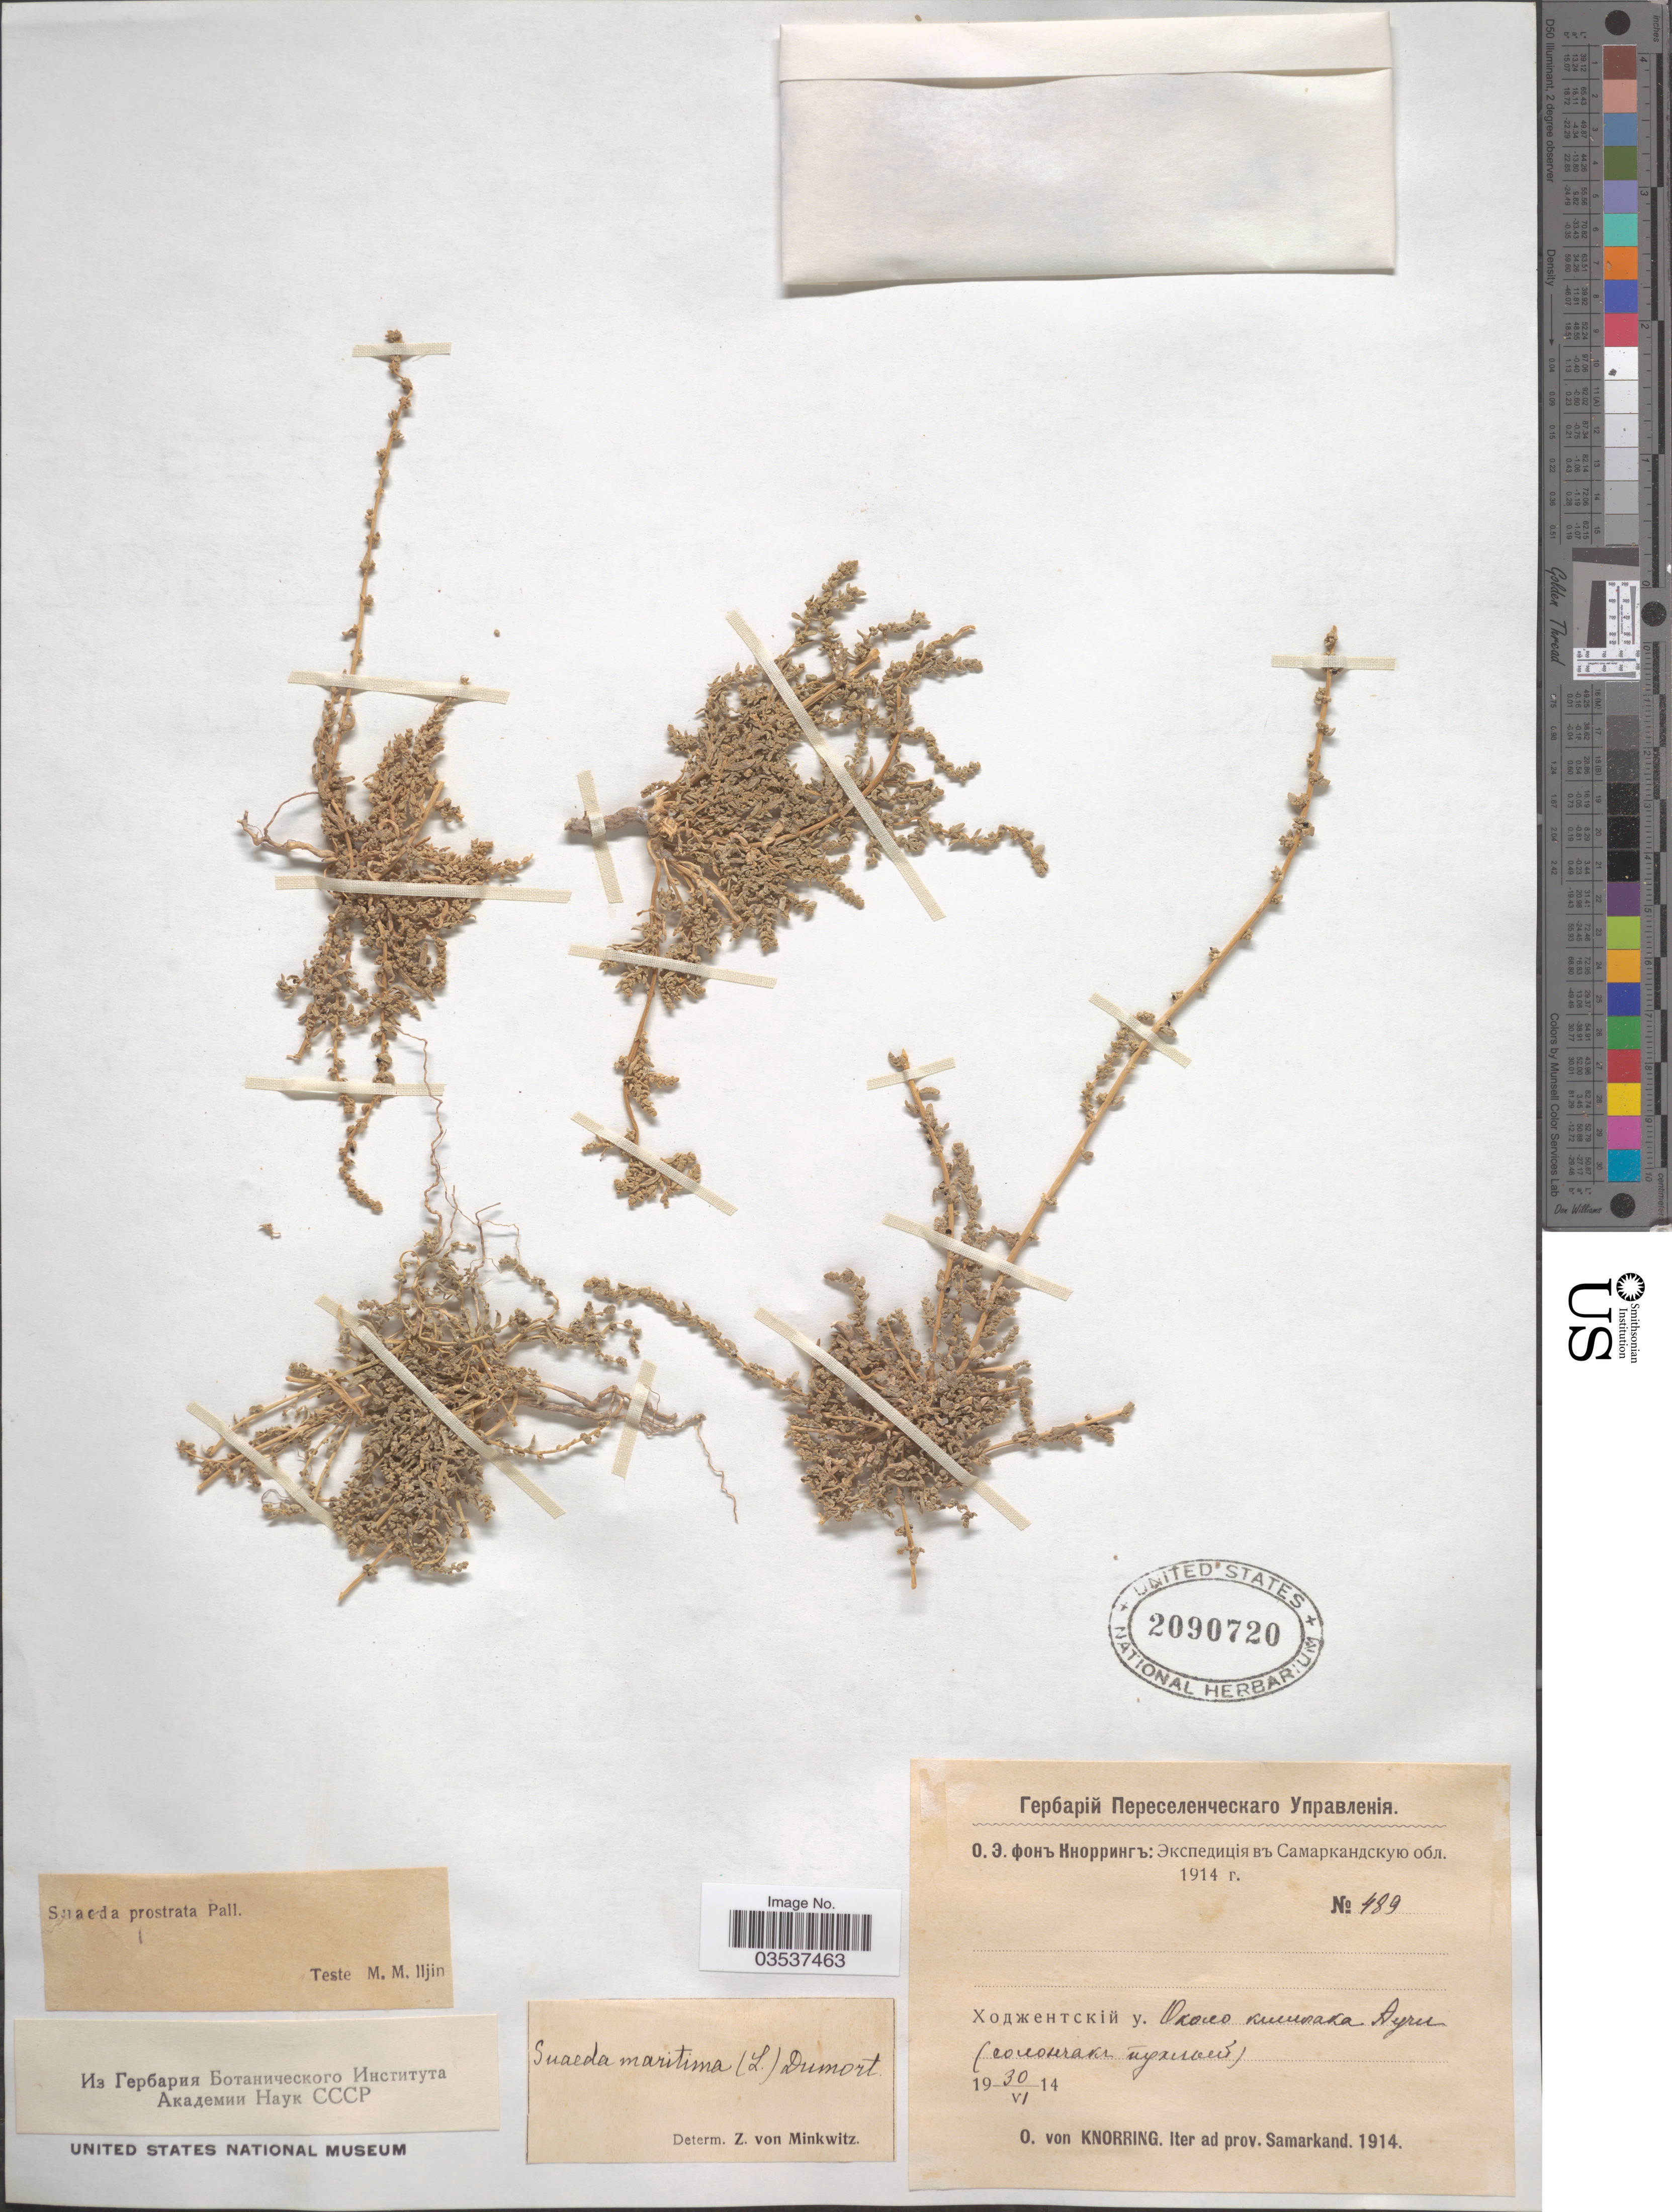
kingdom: Plantae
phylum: Tracheophyta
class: Magnoliopsida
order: Caryophyllales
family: Amaranthaceae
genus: Suaeda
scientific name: Suaeda prostrata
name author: Pall.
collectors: O. Knorring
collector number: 489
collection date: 1914-06-30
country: Uzbekistan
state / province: Samarqand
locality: X. Iter ad prov. Samarkand.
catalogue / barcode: US 2090720